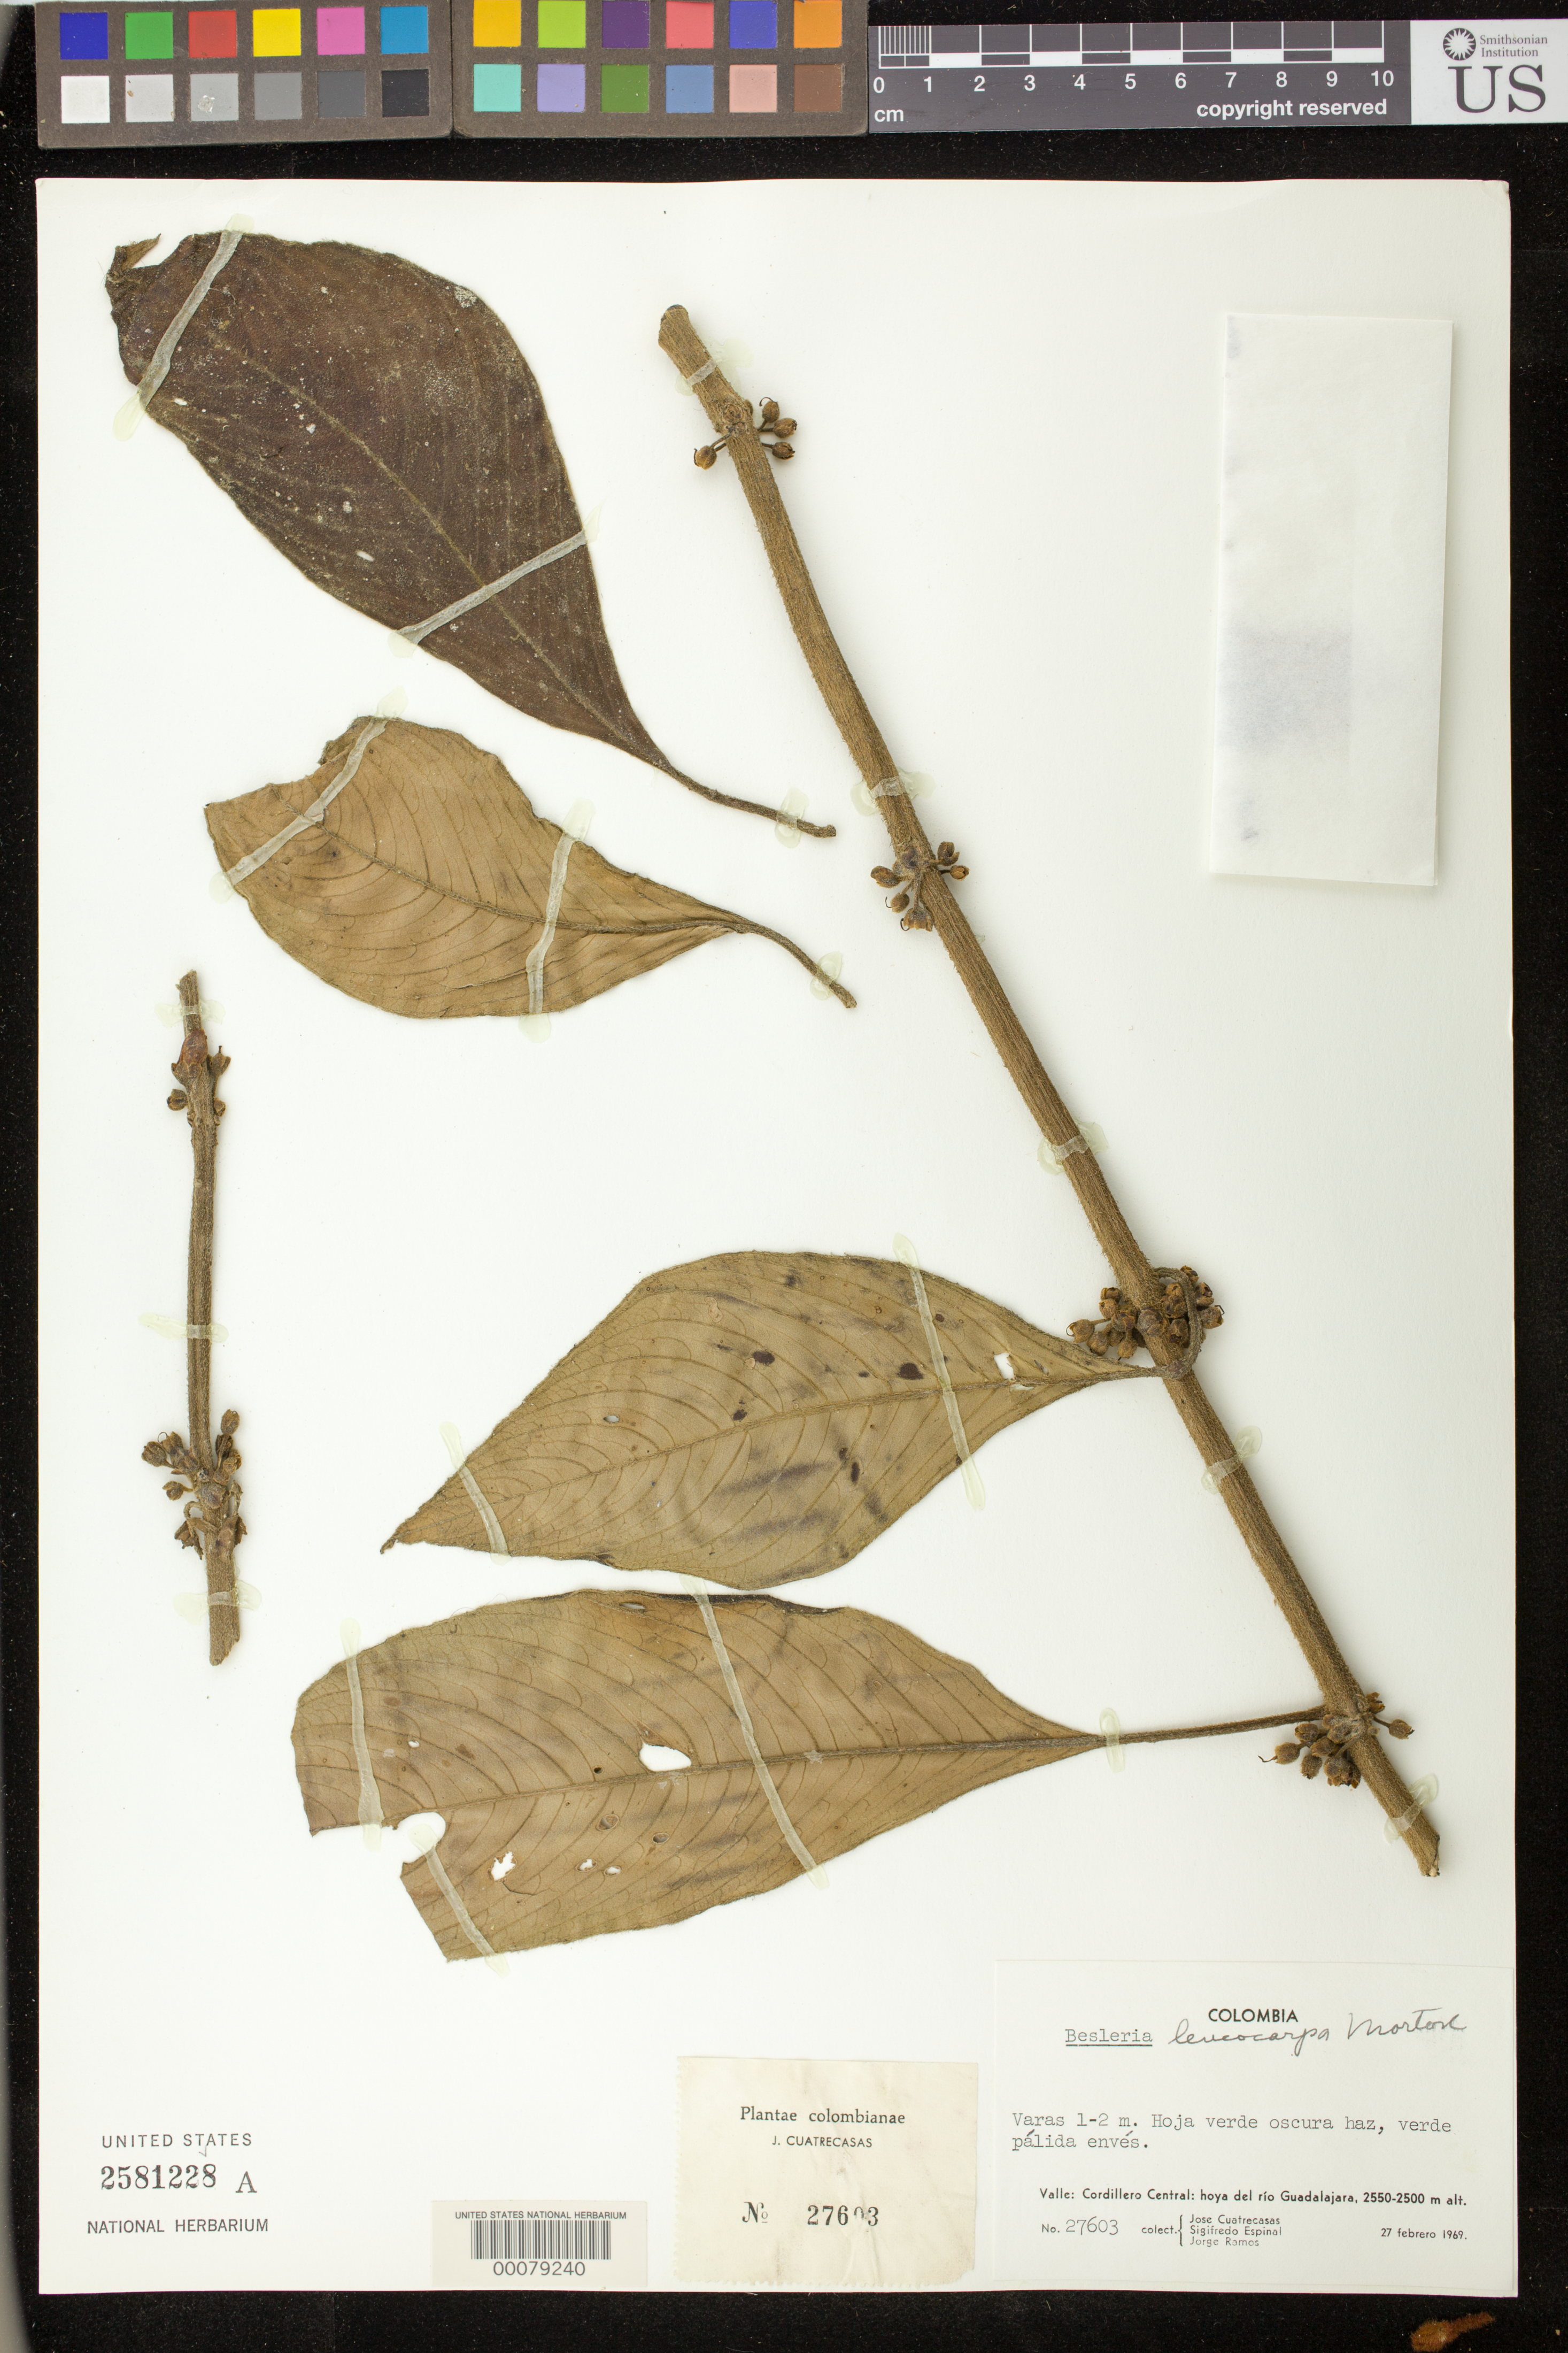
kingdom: Plantae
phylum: Tracheophyta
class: Magnoliopsida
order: Lamiales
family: Gesneriaceae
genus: Besleria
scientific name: Besleria leucocarpa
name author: C.V. Morton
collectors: J. Cuatrecasas, L. S. Espinal & J. Ramos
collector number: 27603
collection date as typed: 27 Feb 1969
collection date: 1969-02-27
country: Colombia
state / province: Valle del Cauca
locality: Cordillera Central, valley of Rio Guadalajara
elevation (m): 2500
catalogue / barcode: US 2581228A